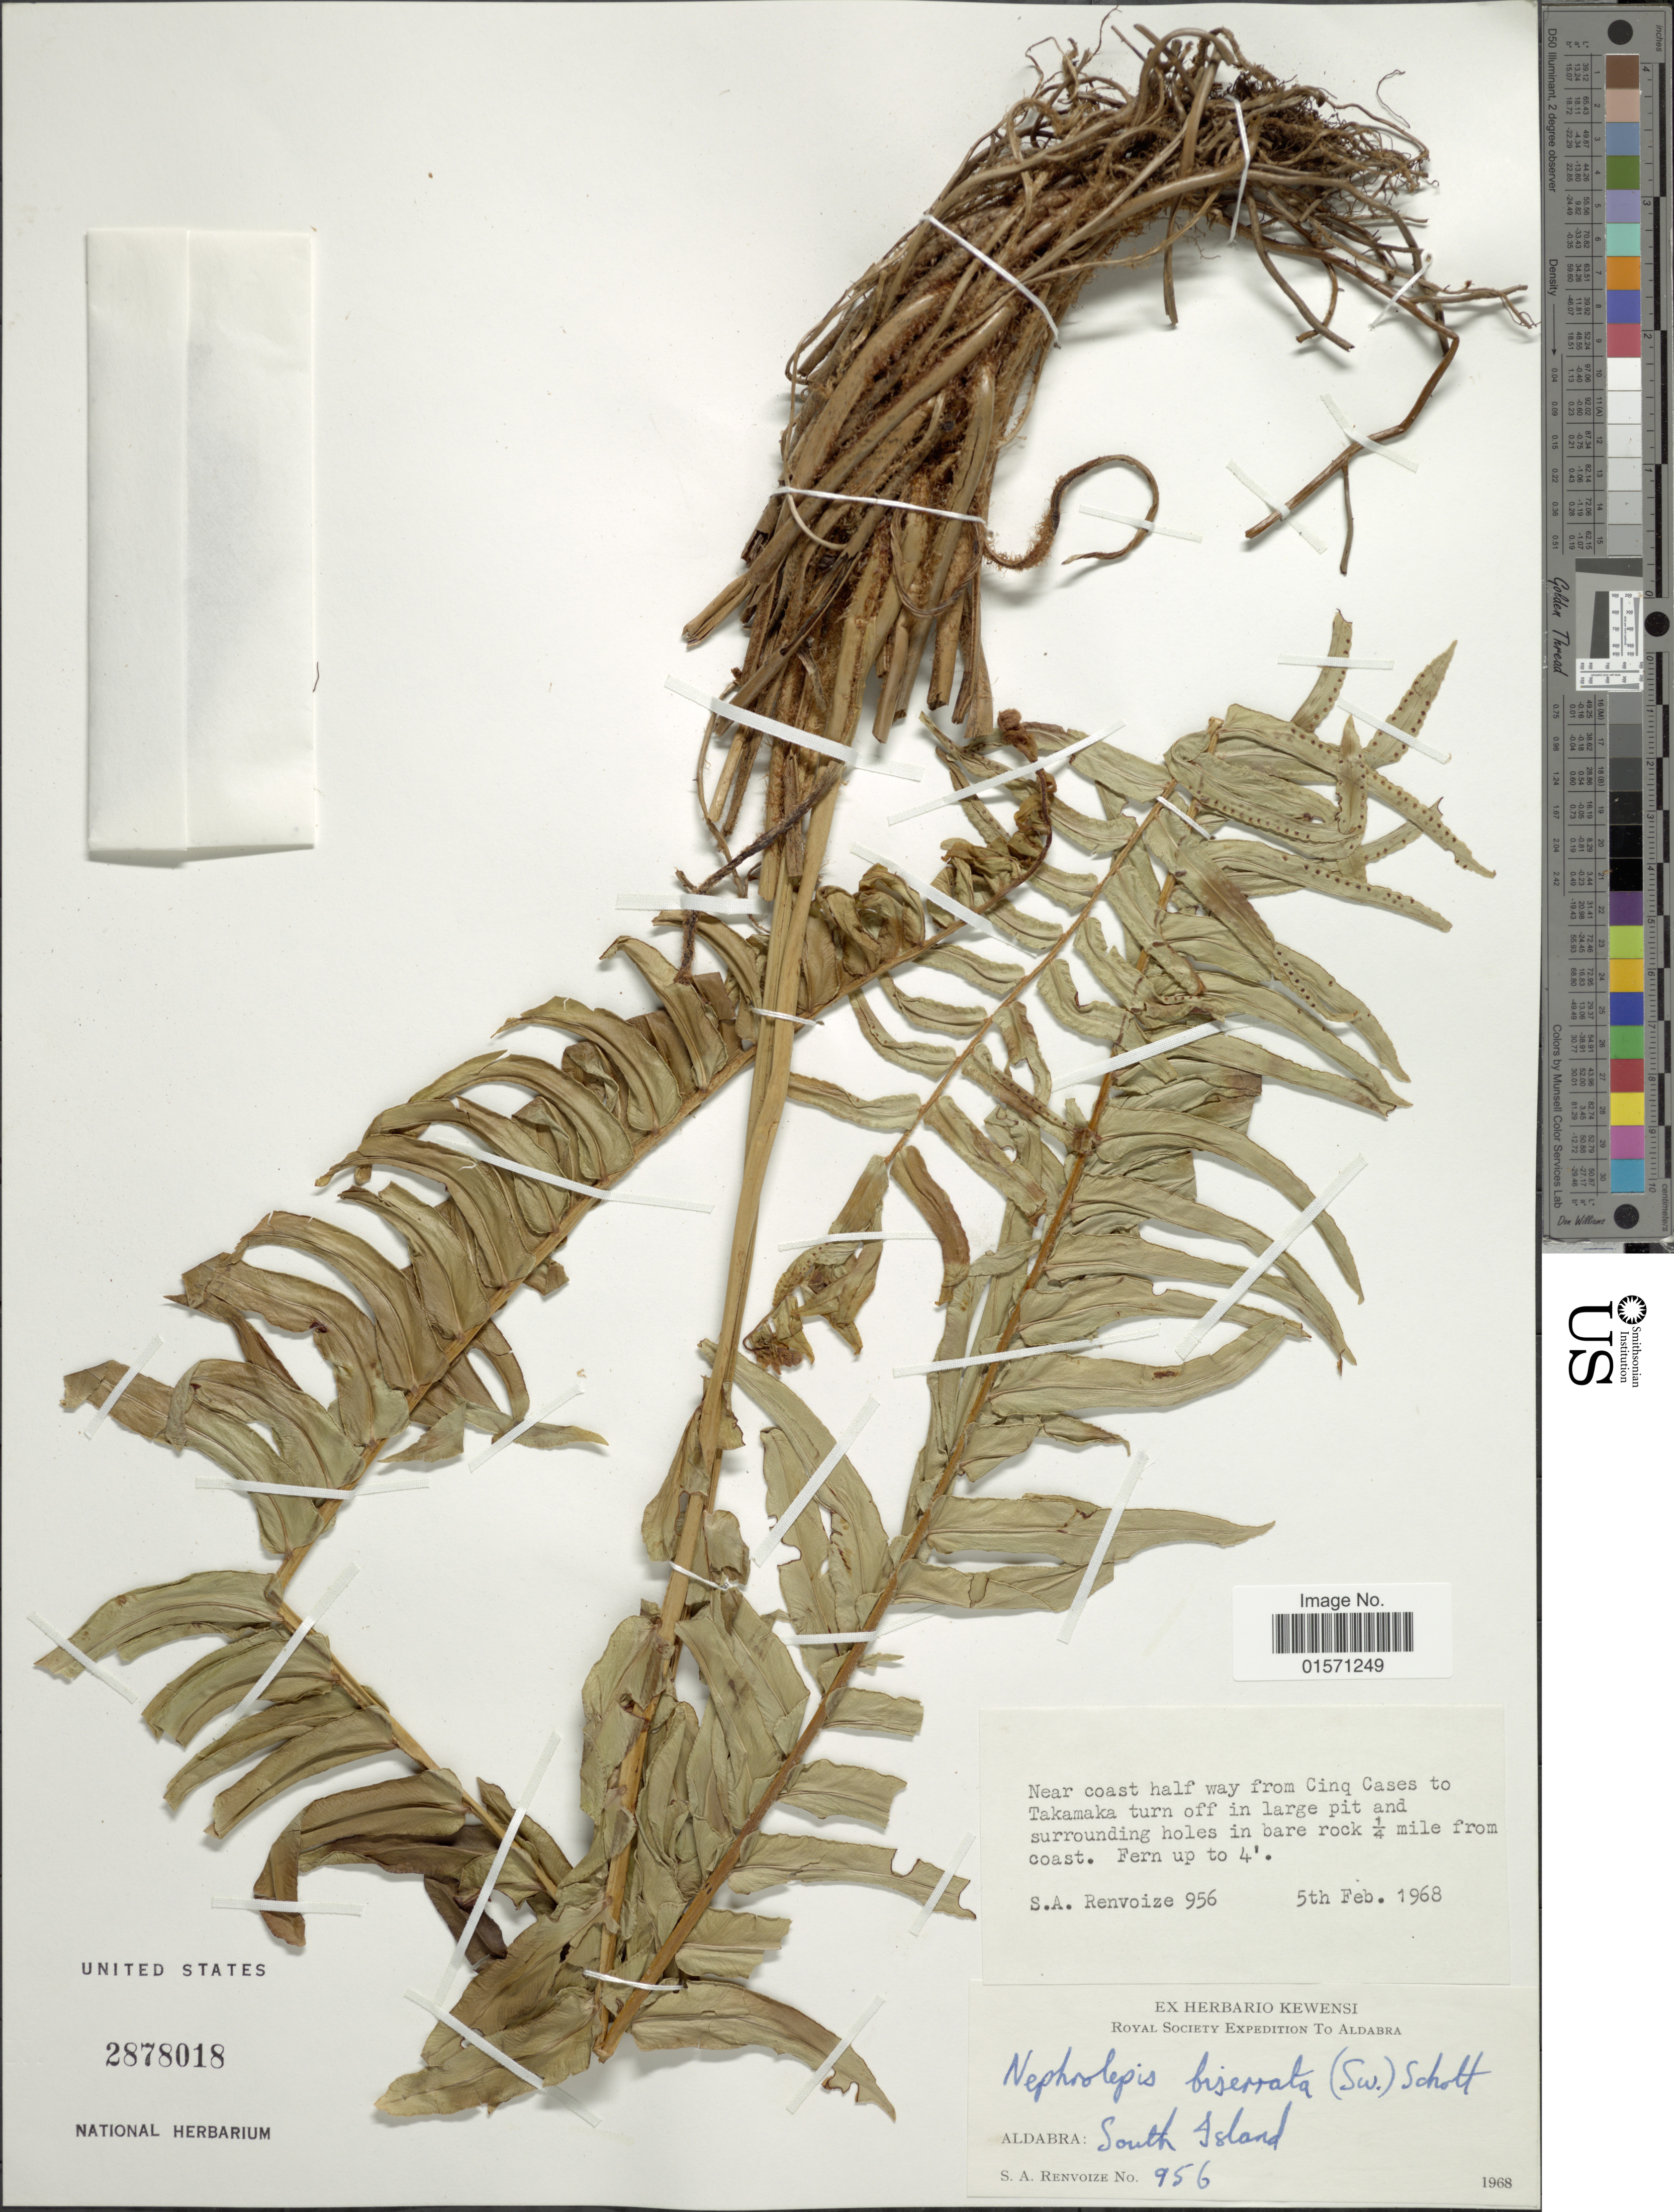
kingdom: Plantae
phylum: Tracheophyta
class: Polypodiopsida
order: Polypodiales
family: Nephrolepidaceae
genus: Nephrolepis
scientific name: Nephrolepis biserrata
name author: (Sw.) Schott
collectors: S. A. Renvoize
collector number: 956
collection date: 1968-02-05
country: Seychelles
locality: Aldabra. South Island. Near coast half way from Cing Cases to Takamaka turn off in large pit and surrounding holes in bare rock ¼ mile from coast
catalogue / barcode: US 2878018